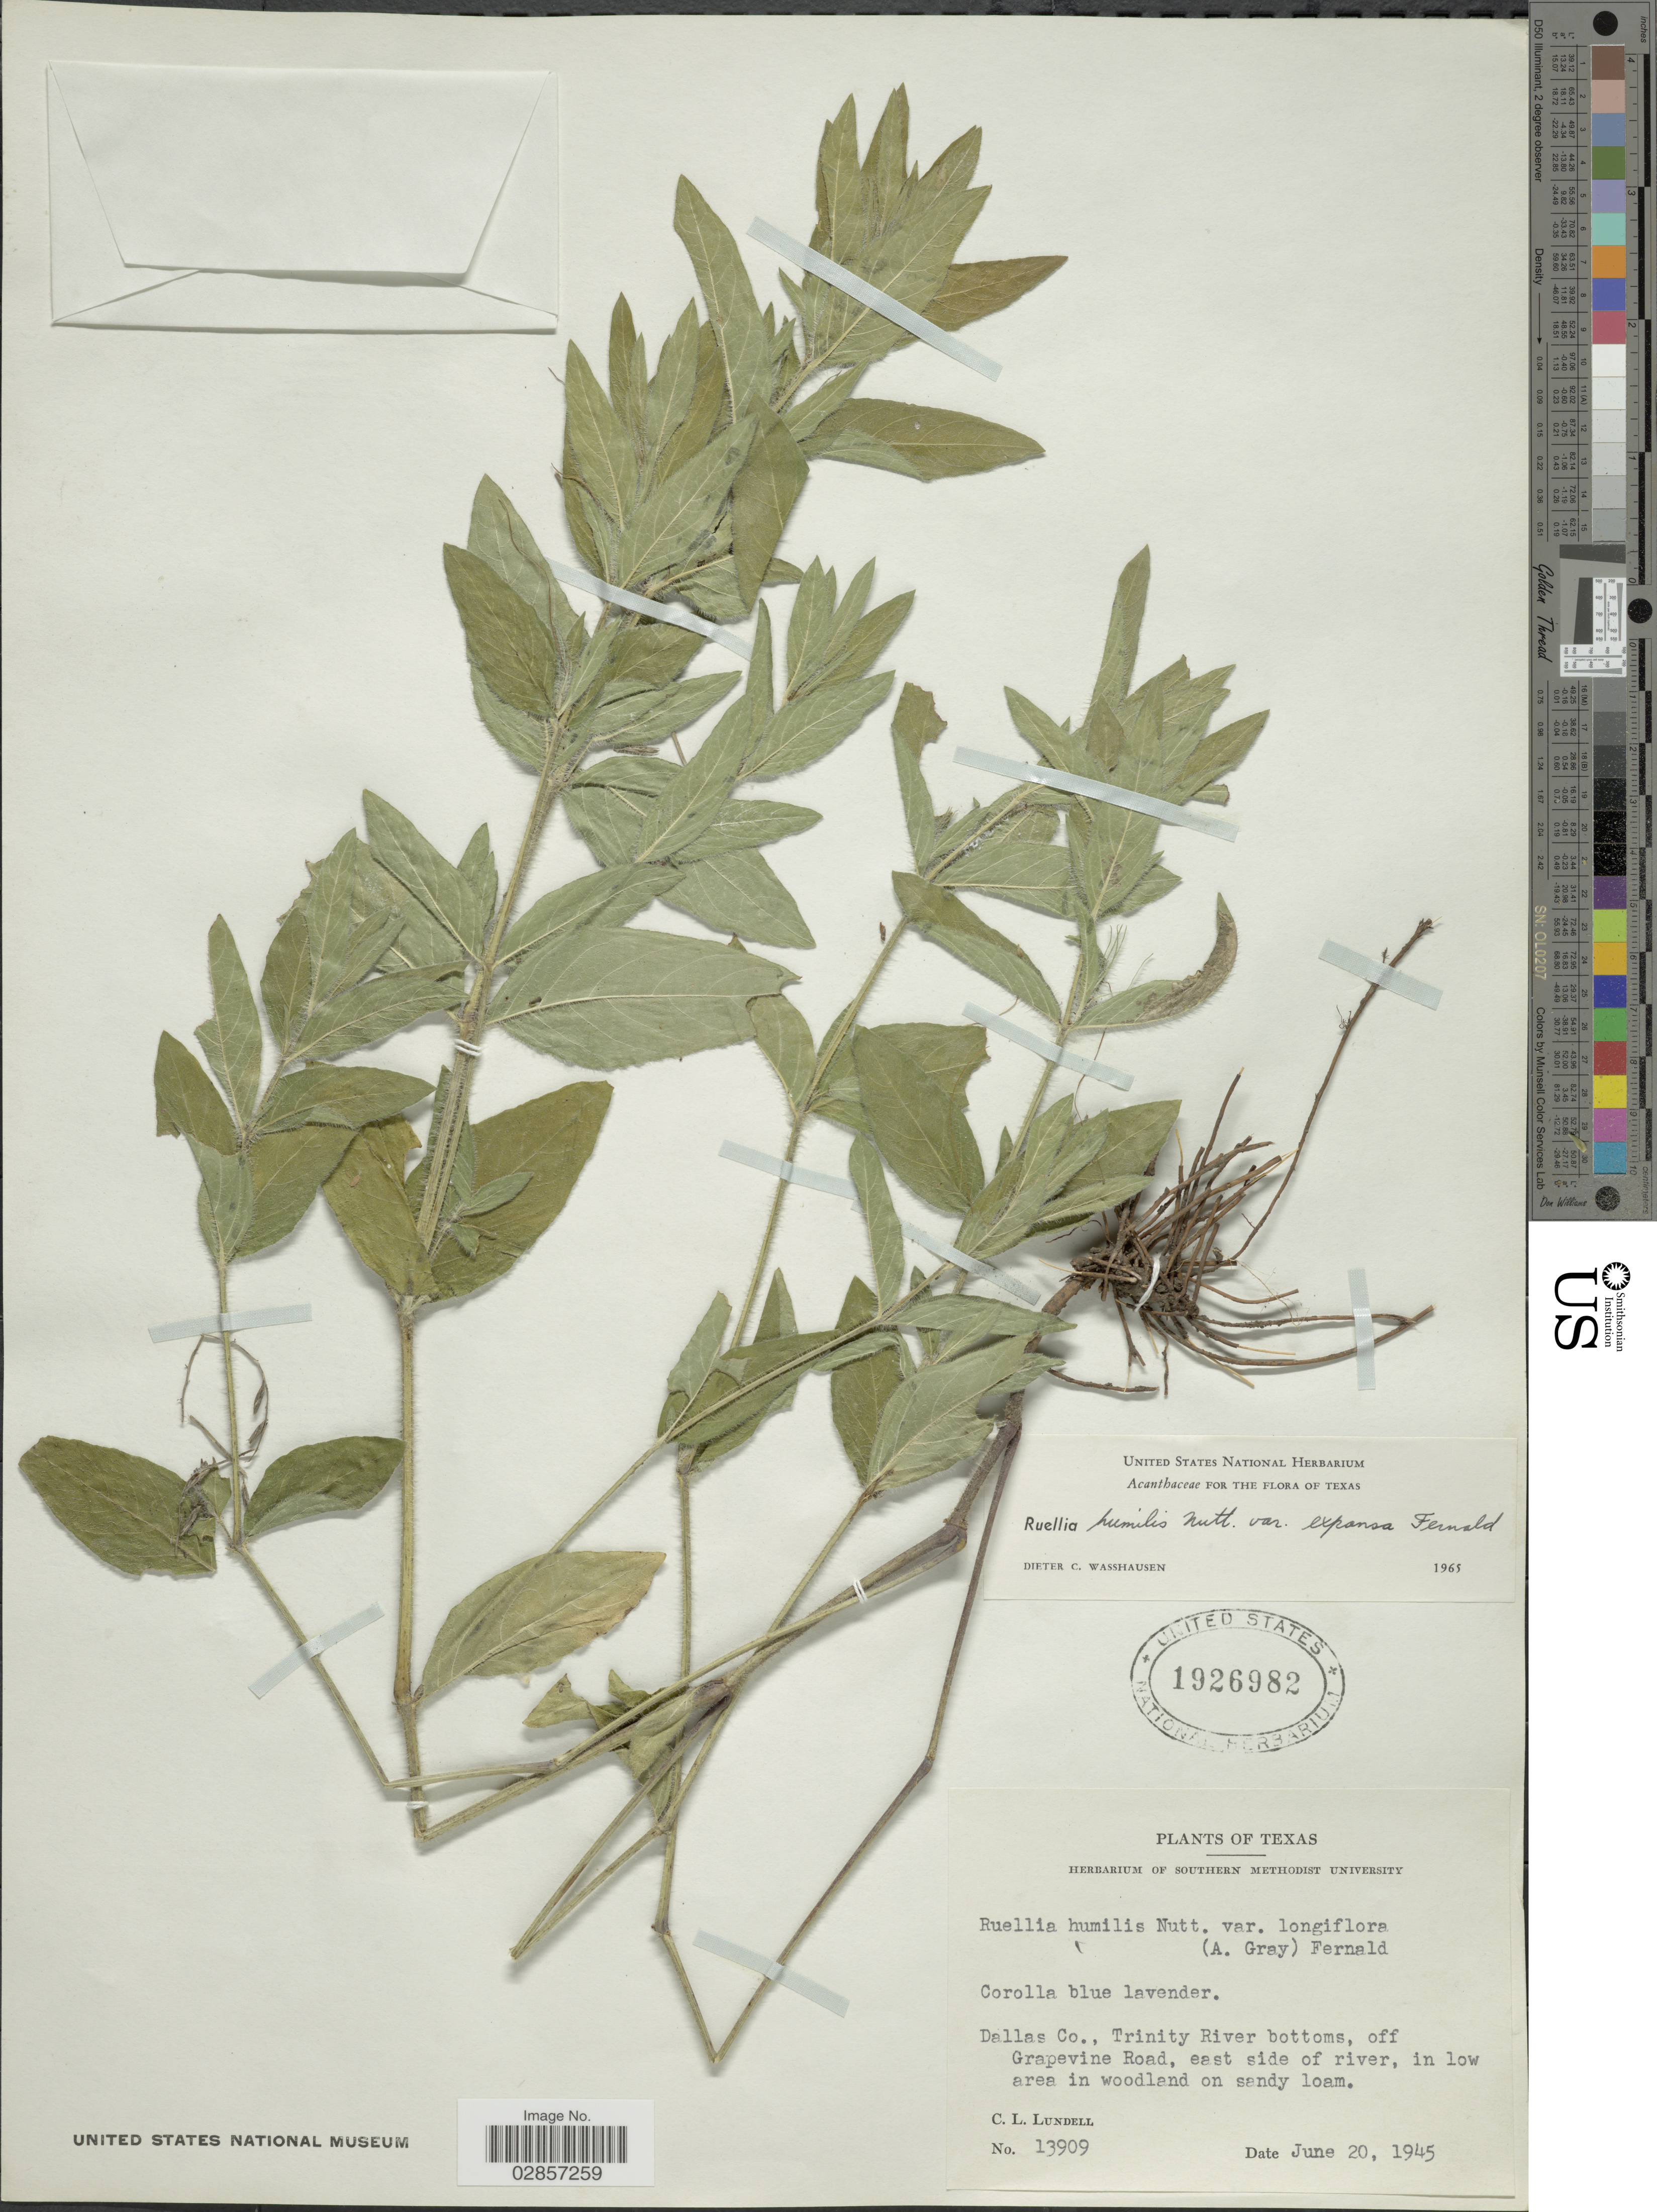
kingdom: Plantae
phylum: Tracheophyta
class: Magnoliopsida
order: Lamiales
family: Acanthaceae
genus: Ruellia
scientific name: Ruellia humilis var. expansa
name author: Fernald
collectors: C. L. Lundell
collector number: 13909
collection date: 1945-06-20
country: United States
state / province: Texas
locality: Dallas Co., Trinity River bottoms, off Grapevine Road, east side of river, in low area in wood on sandy loam.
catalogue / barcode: US 1926982